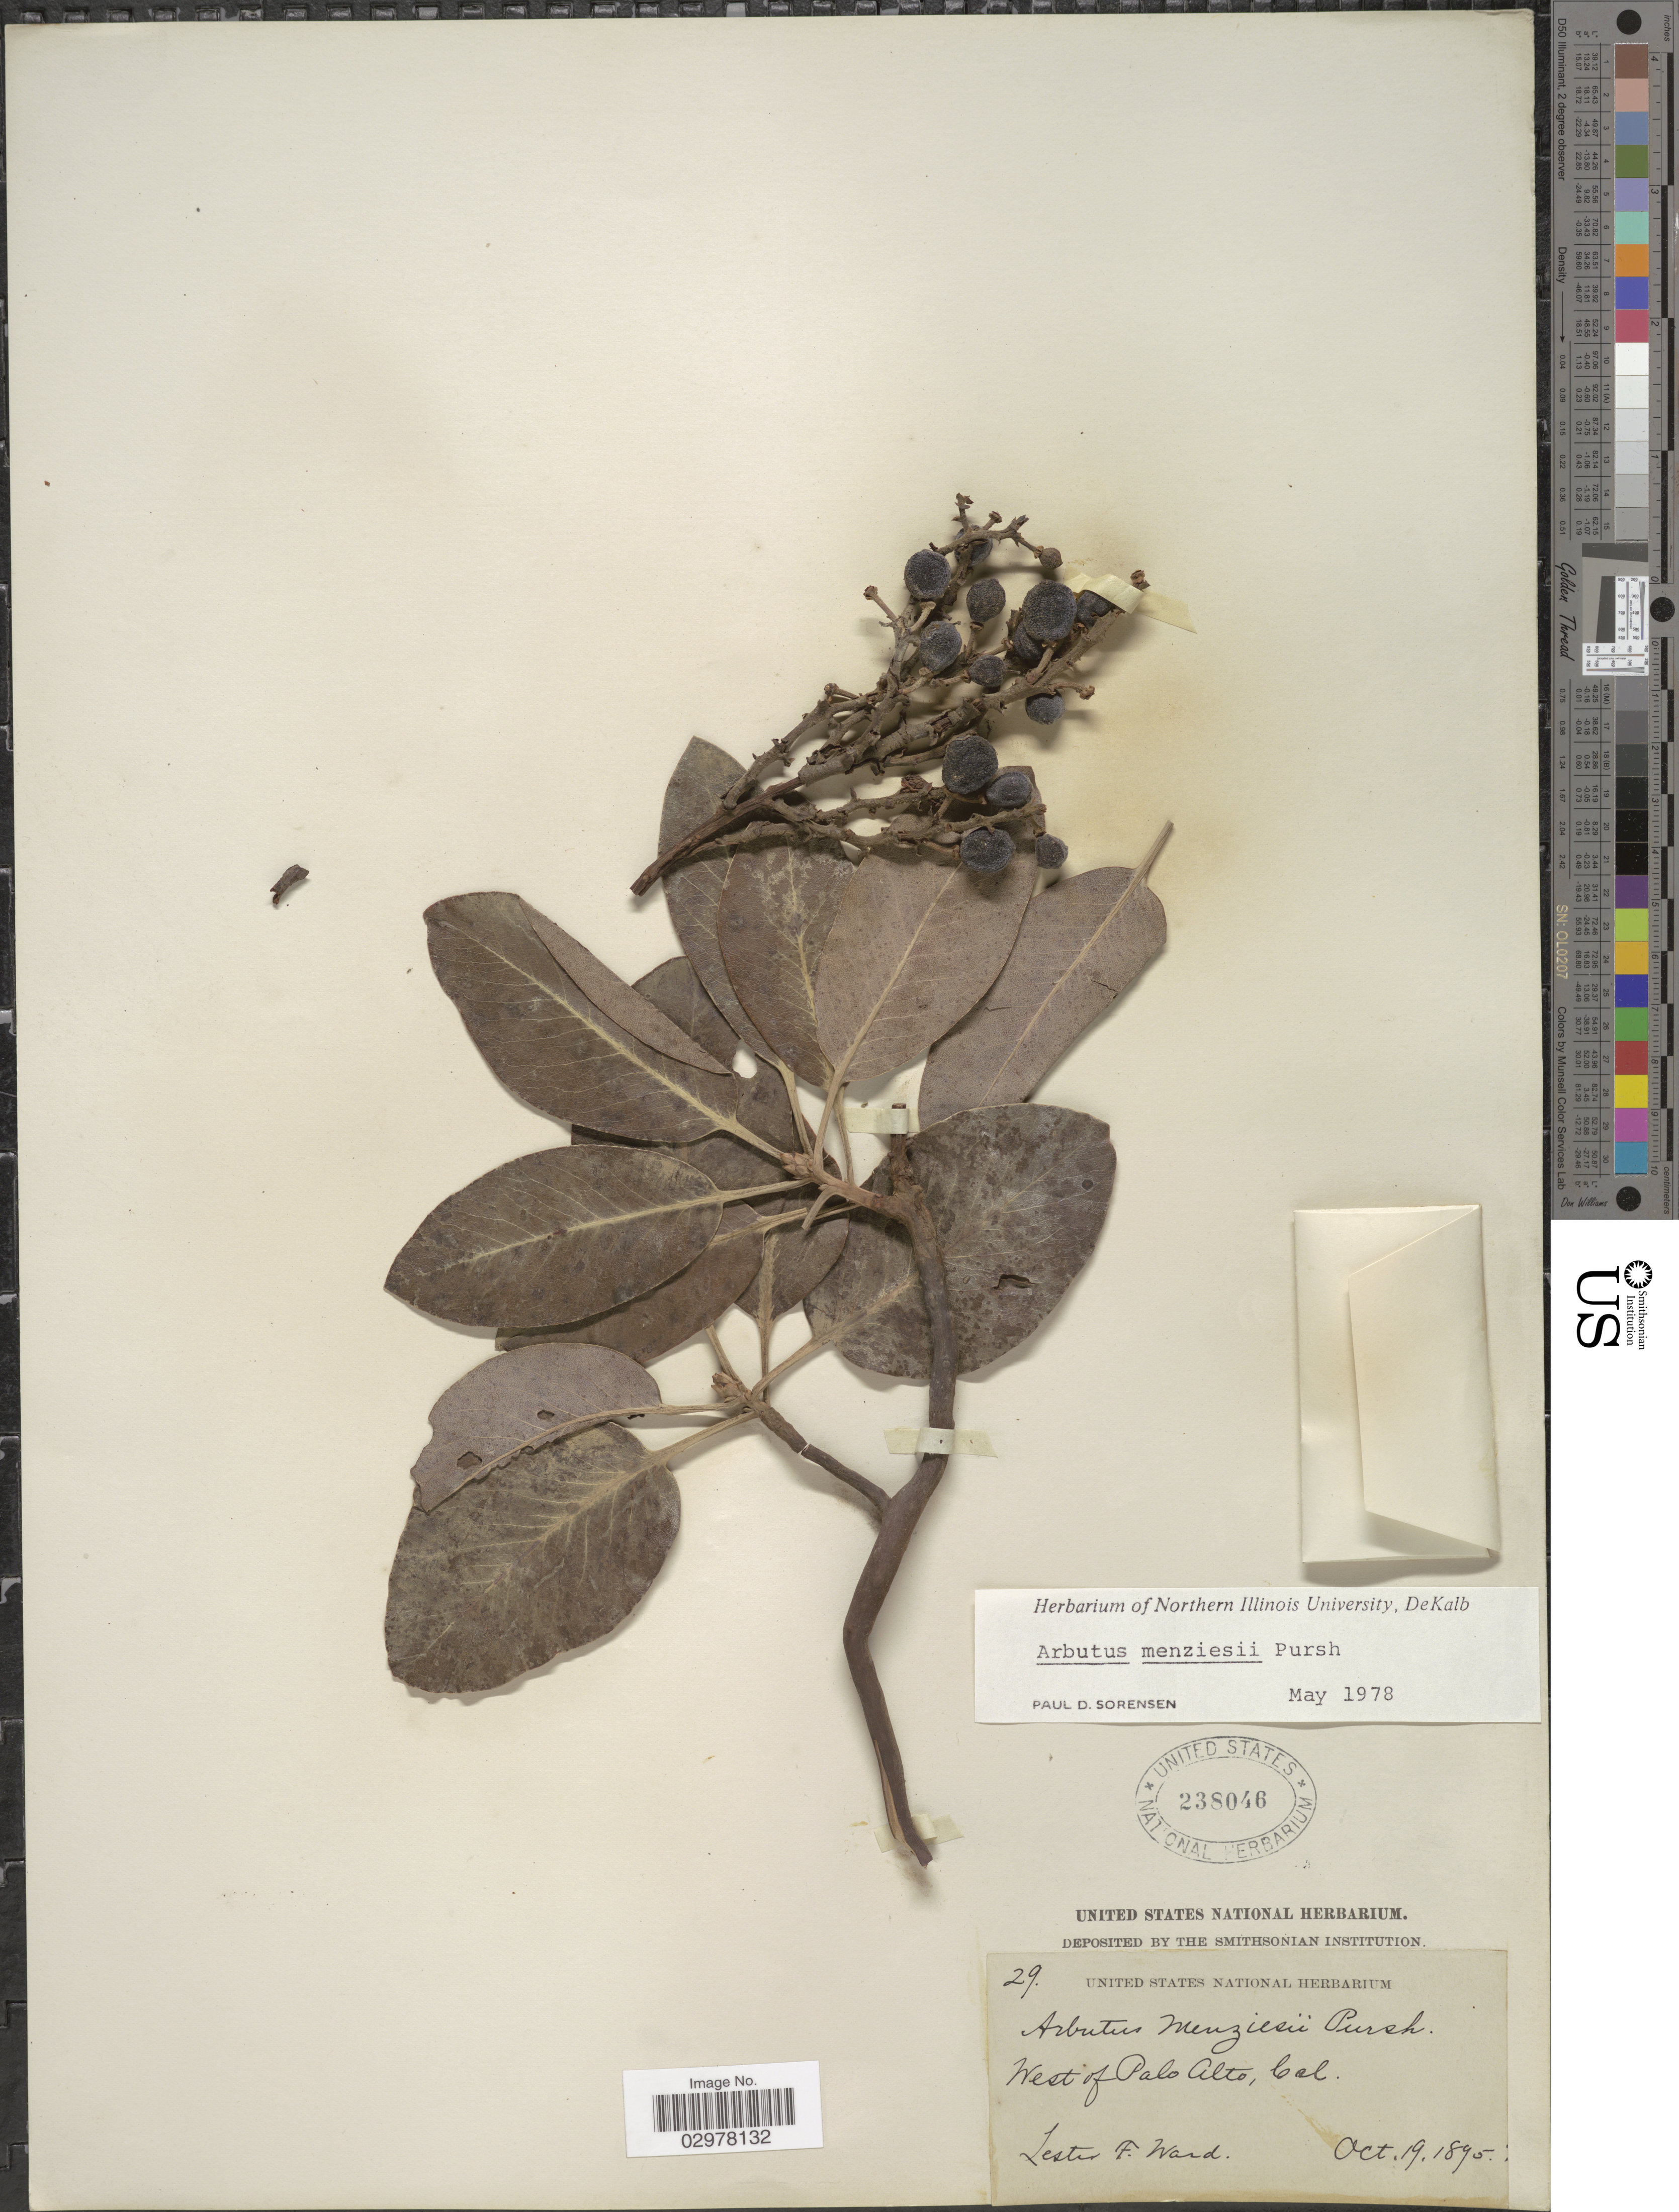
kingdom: Plantae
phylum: Tracheophyta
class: Magnoliopsida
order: Ericales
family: Ericaceae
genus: Arbutus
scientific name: Arbutus menziesii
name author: Pursh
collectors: L. F. Ward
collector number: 29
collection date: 1895-10-19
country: United States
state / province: California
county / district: Santa Clara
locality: West of Palo Alto.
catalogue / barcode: US 238046